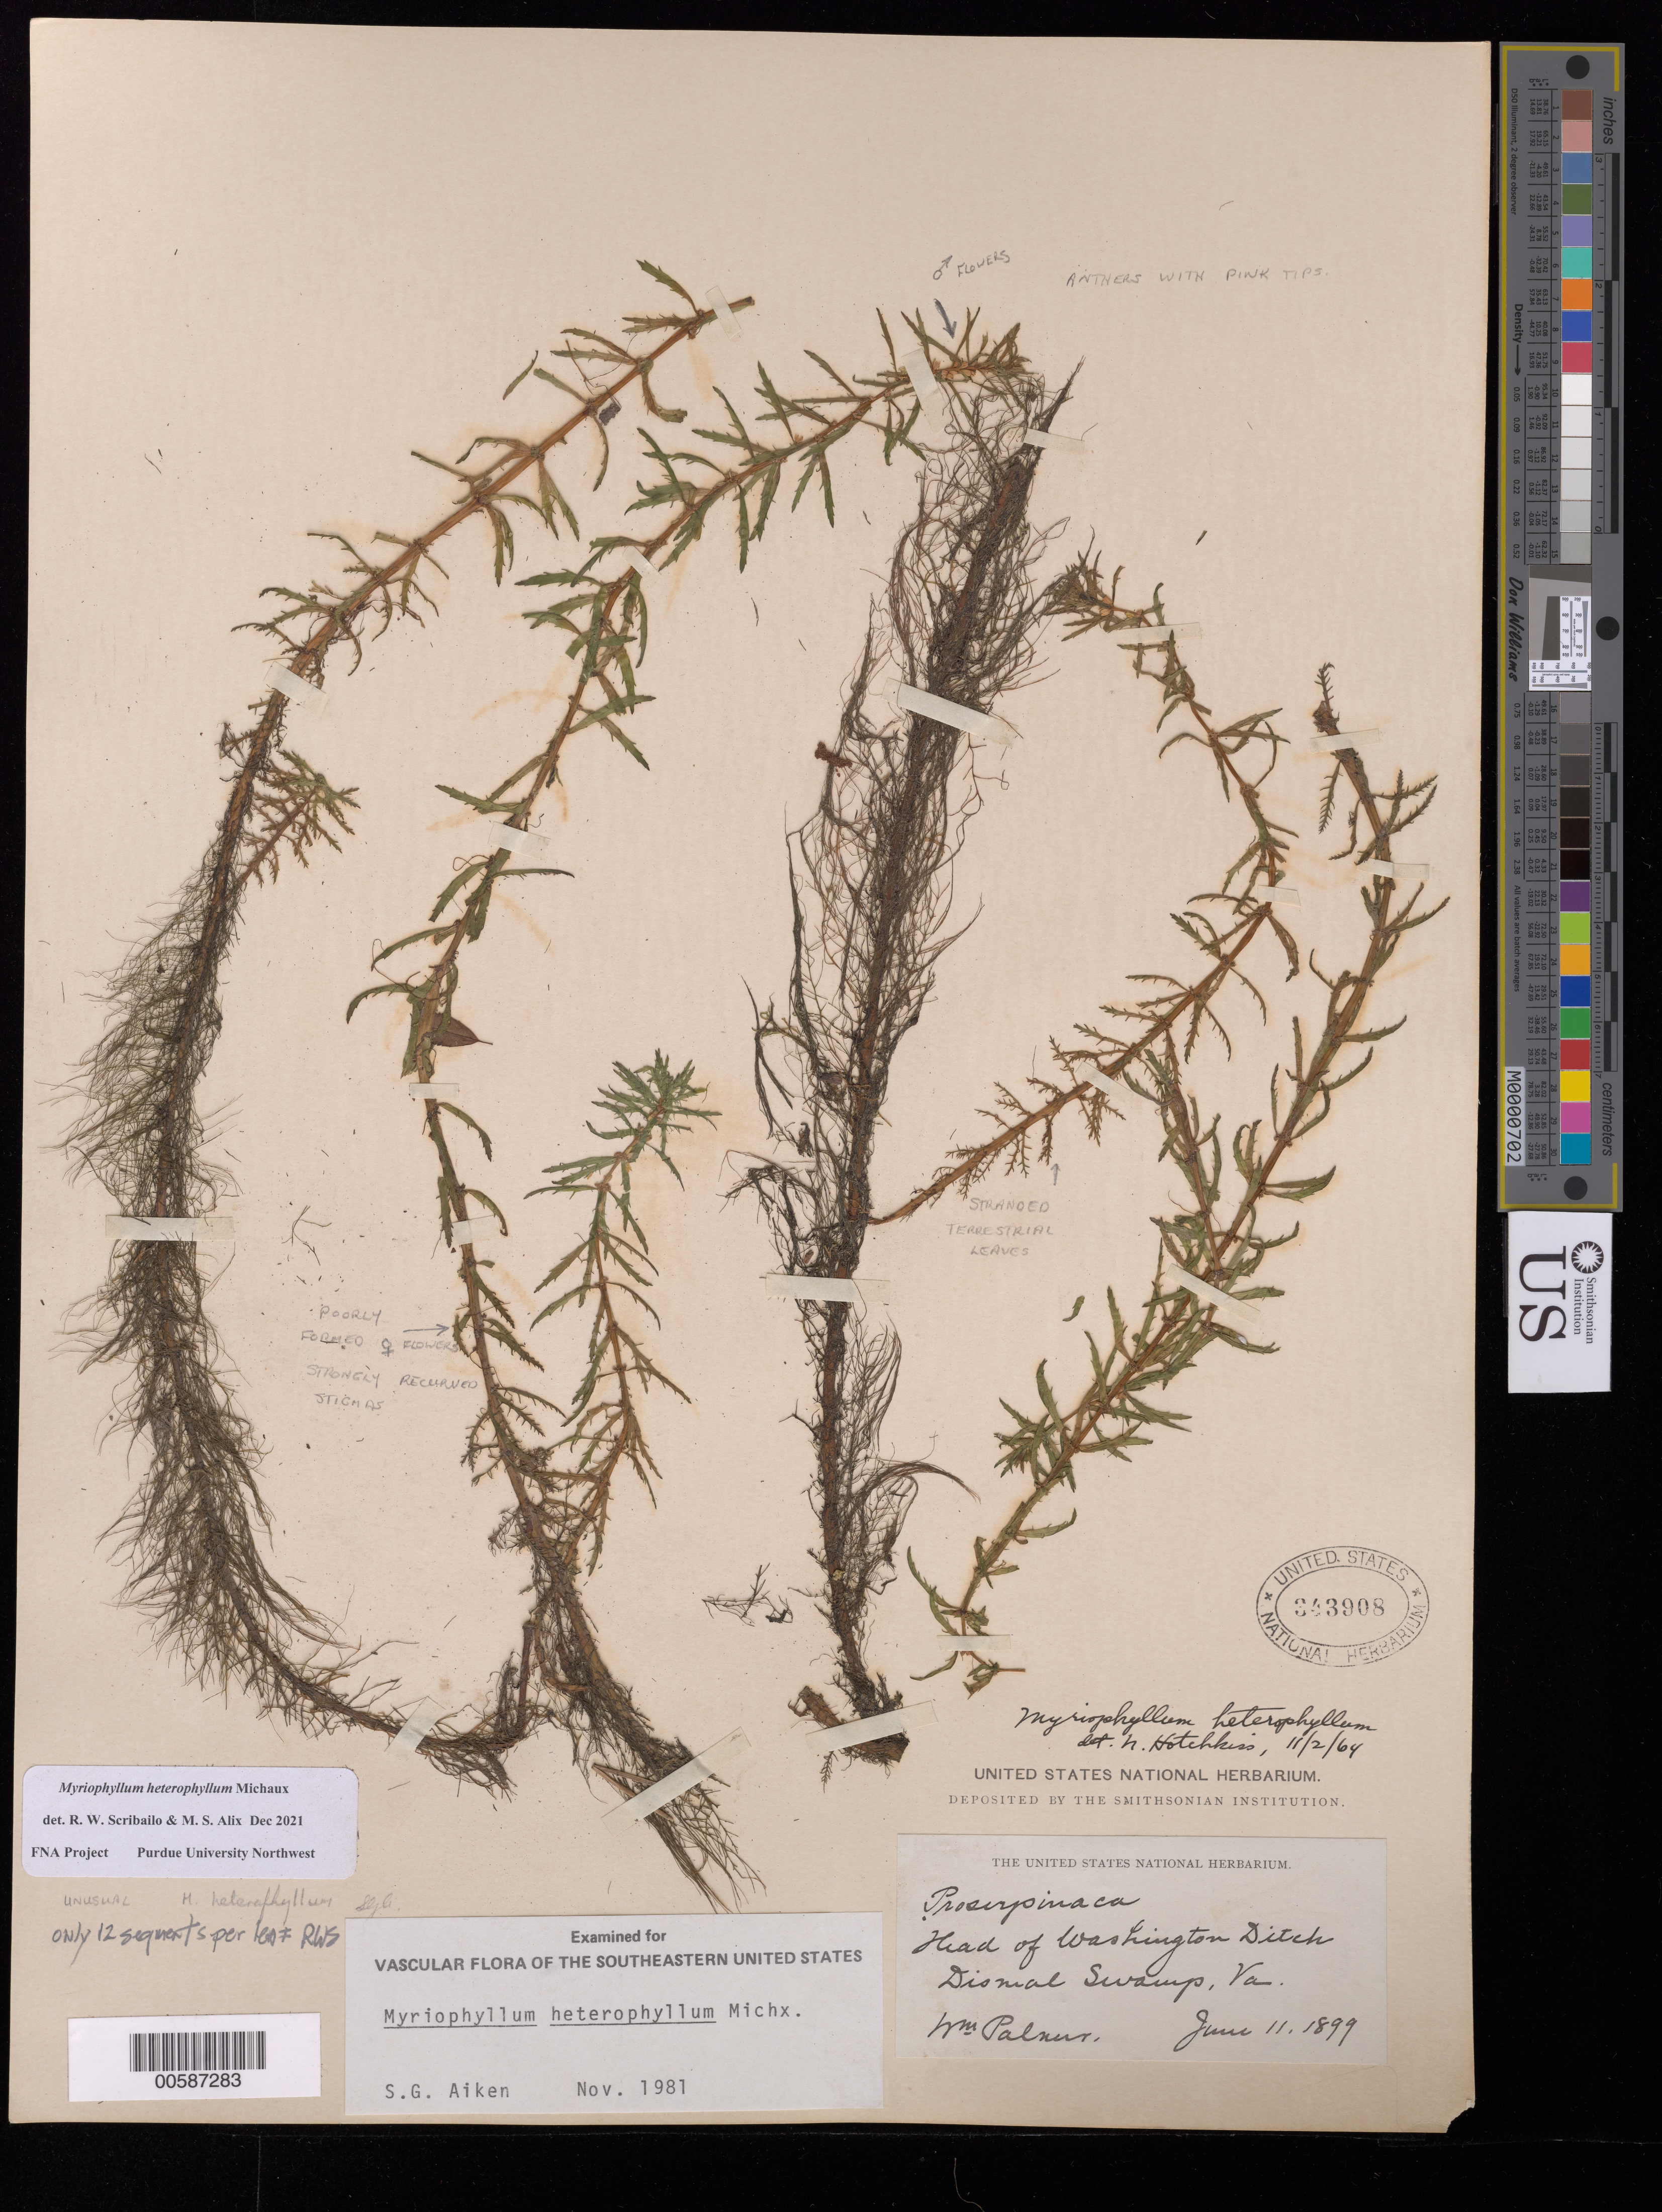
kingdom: Plantae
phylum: Tracheophyta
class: Magnoliopsida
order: Saxifragales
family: Haloragaceae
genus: Myriophyllum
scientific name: Myriophyllum heterophyllum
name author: Michx.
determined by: Scribailo, R. W.; Alix, M. S.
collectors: W. Palmer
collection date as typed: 11 Jun 1899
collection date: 1899-06-11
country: United States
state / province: Virginia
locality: Dismal Swamp, head of Washington Ditch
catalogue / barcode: US 343908